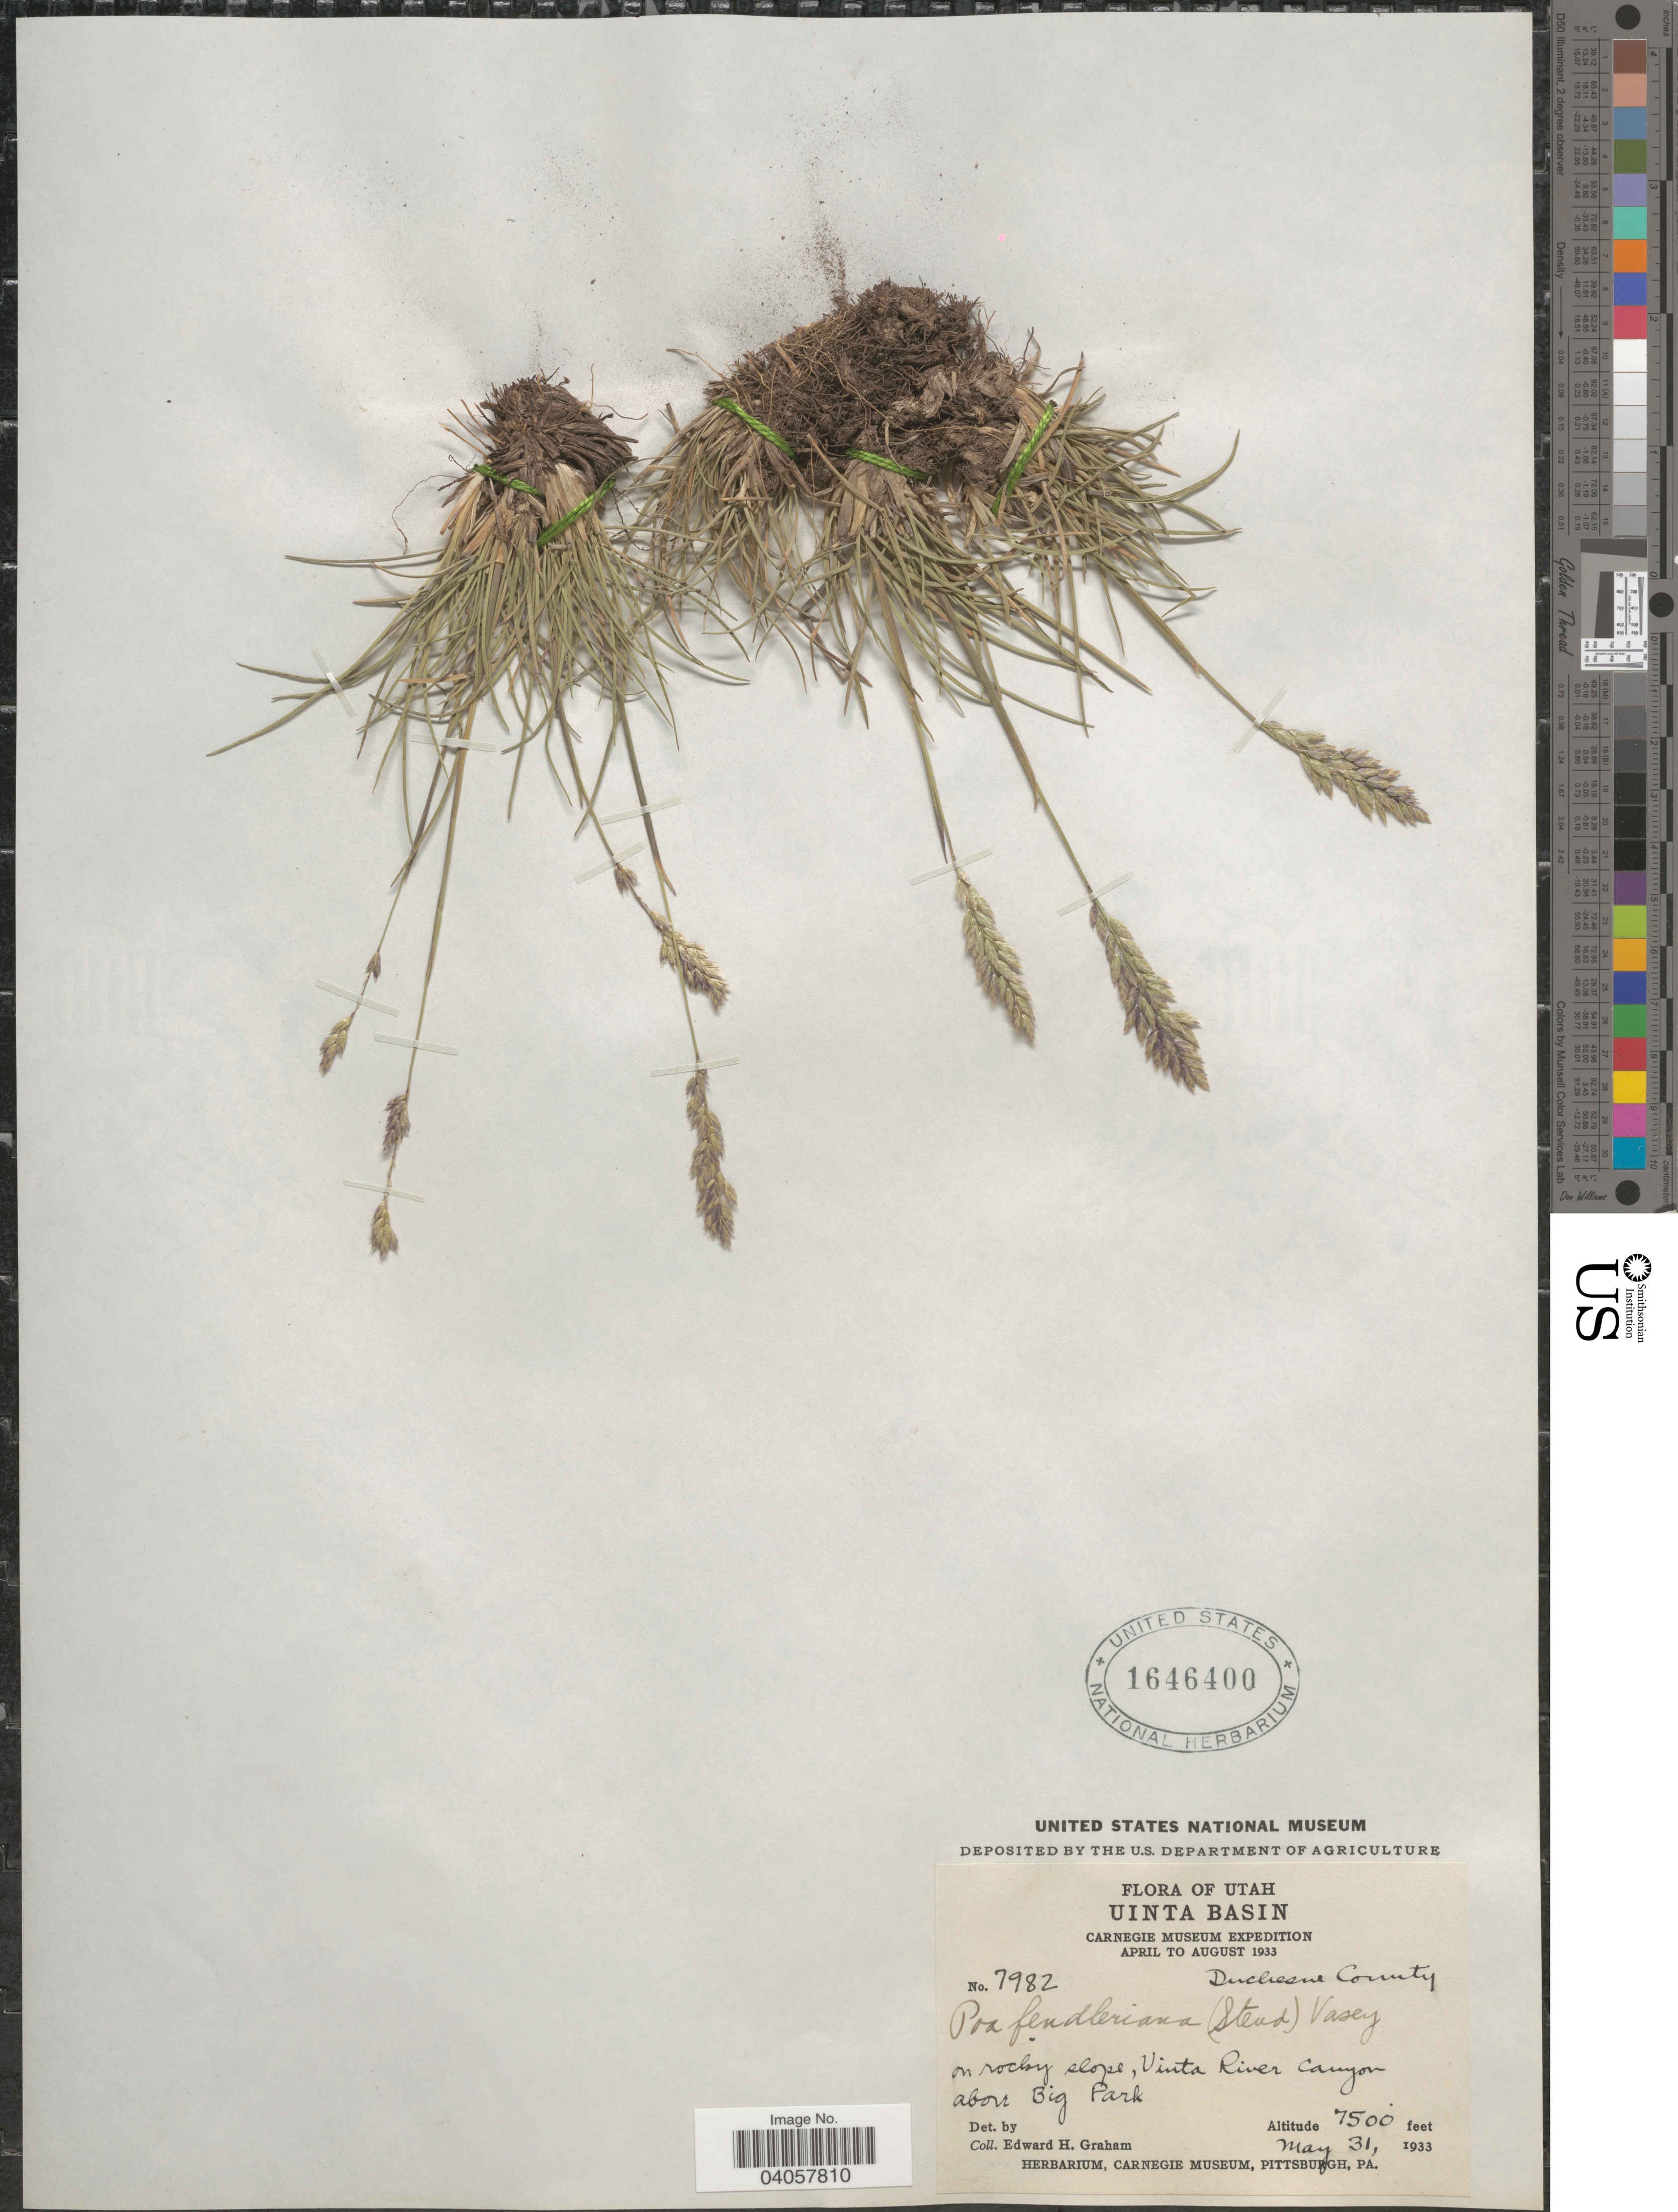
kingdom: Plantae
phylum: Tracheophyta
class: Liliopsida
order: Poales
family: Poaceae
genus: Poa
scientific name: Poa fendleriana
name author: (Steud.) Vasey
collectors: E. H. Graham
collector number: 7982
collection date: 1933-05-31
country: United States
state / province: Utah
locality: Uinta Basin. Duchesne County. On rocky slope, Uinta River canyon above Big Park.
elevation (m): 2286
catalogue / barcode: US 1646400